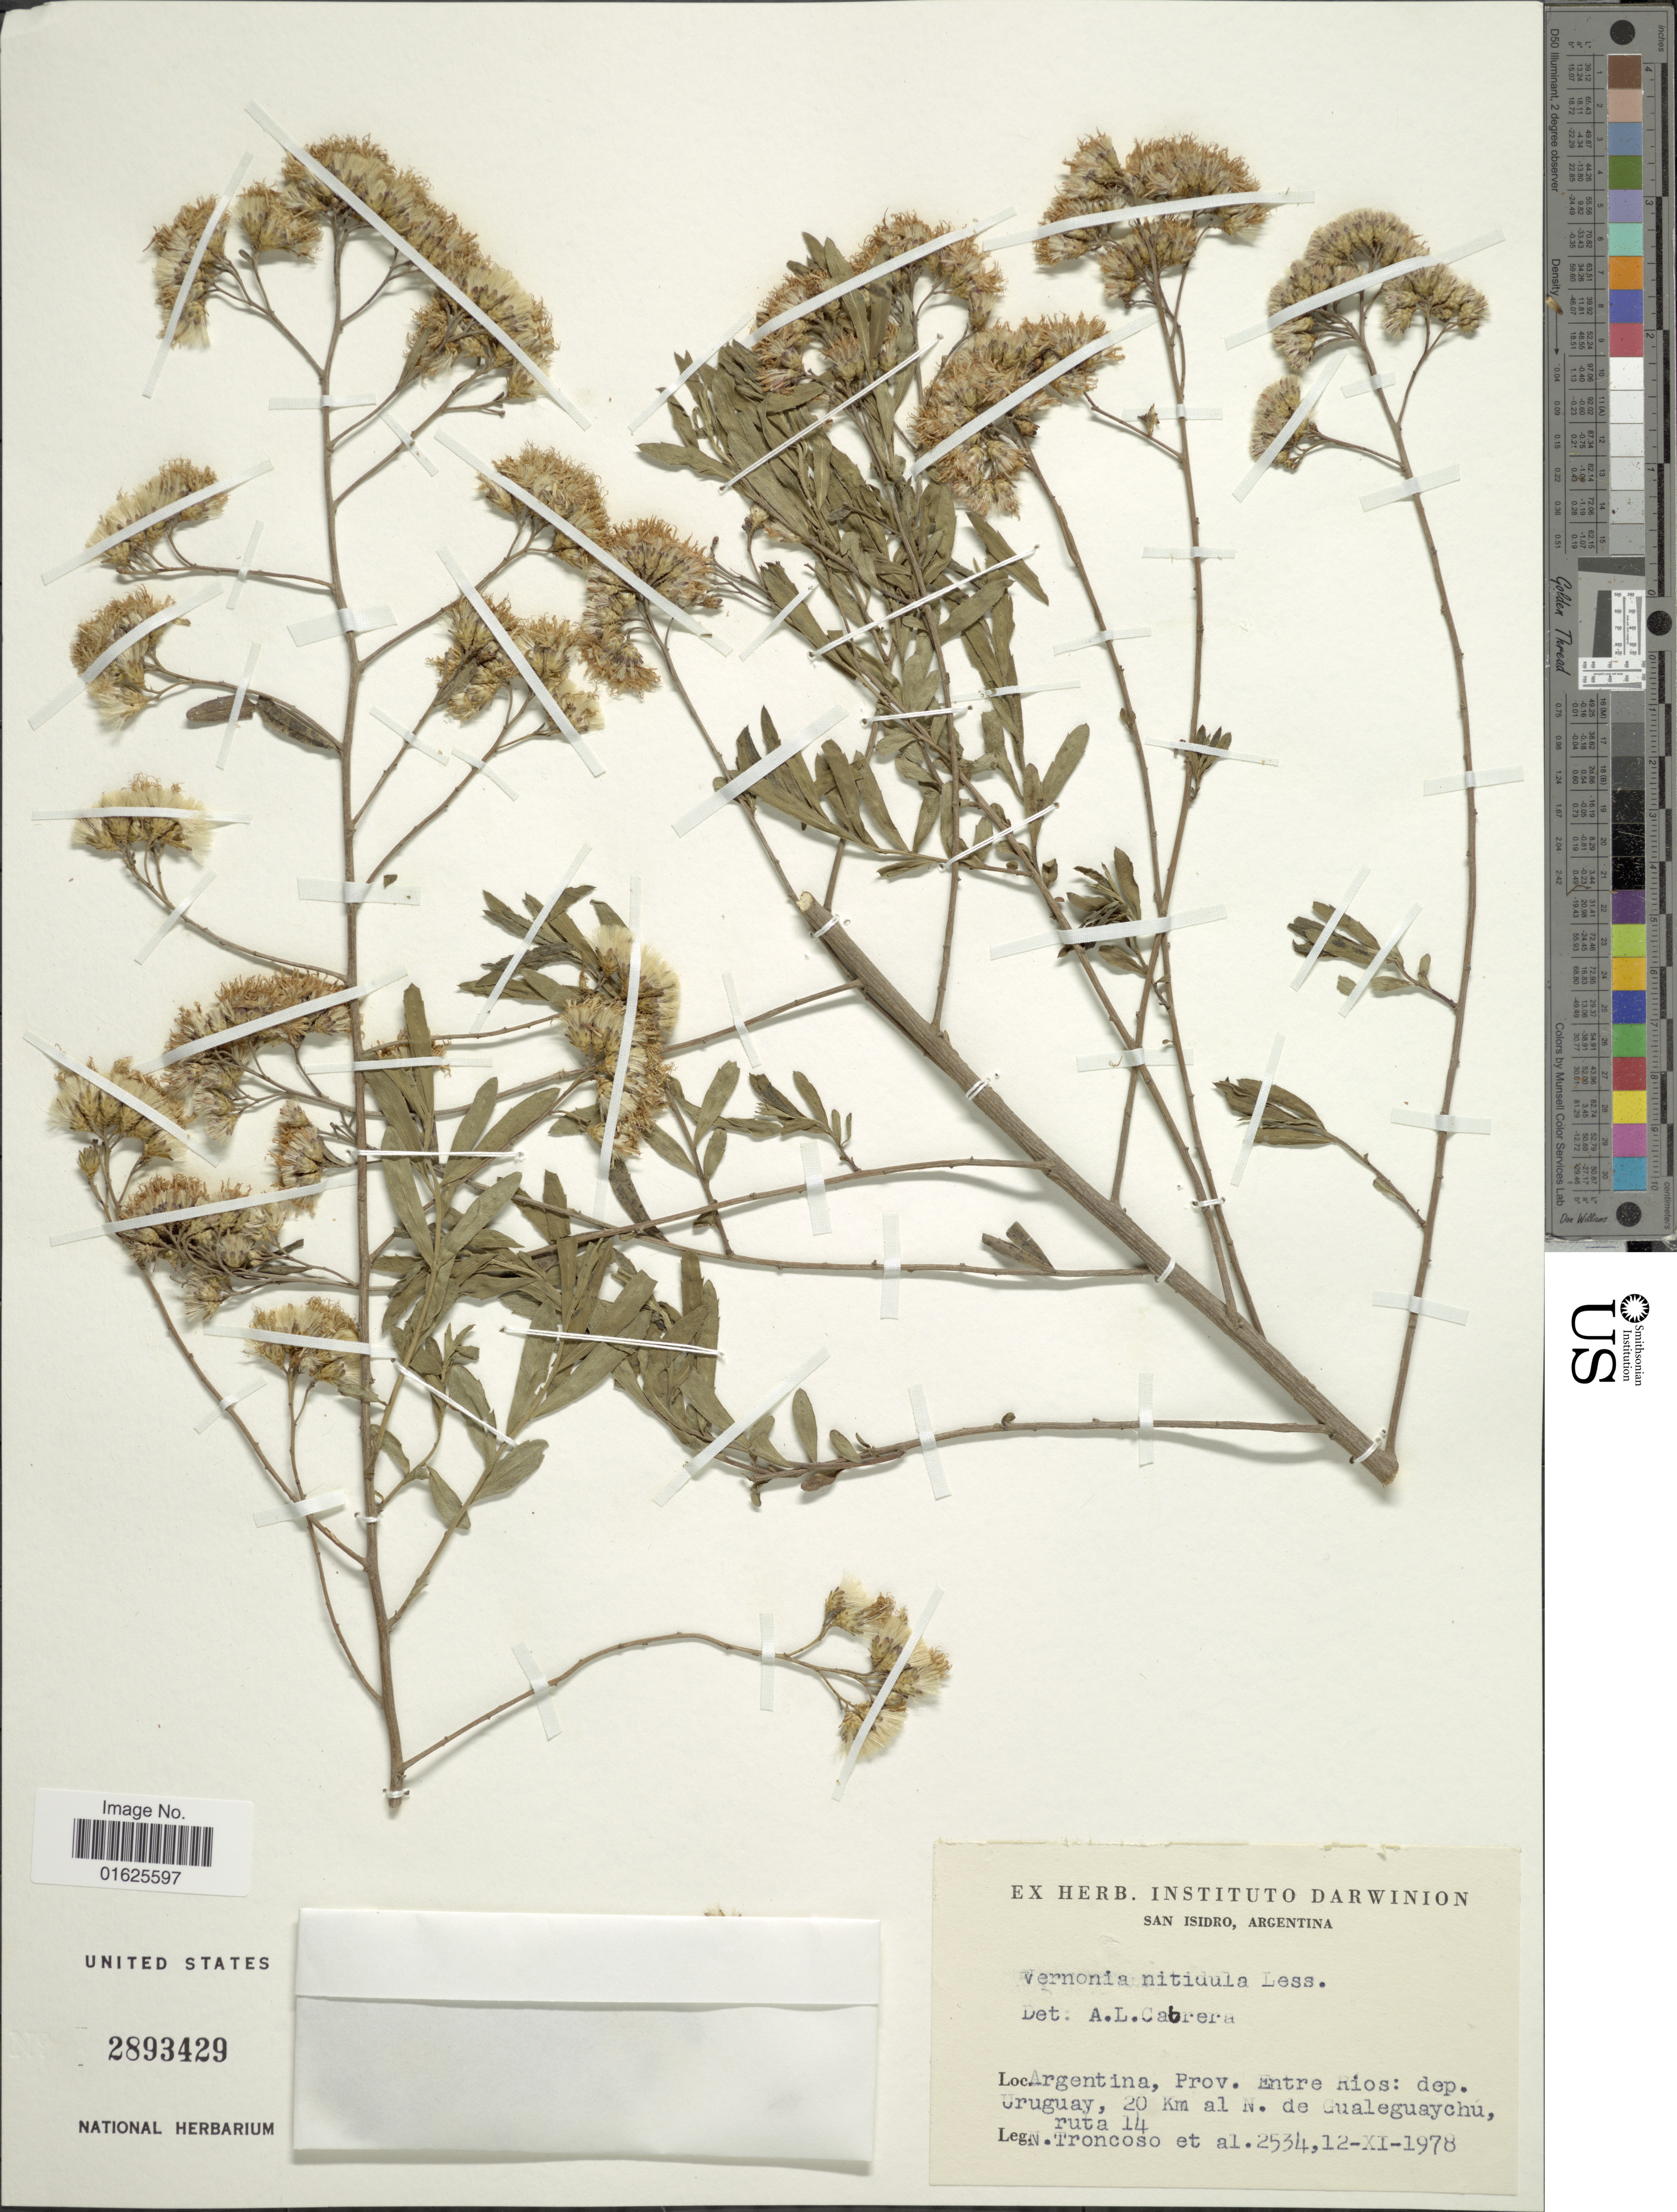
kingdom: Plantae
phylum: Tracheophyta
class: Magnoliopsida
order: Asterales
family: Asteraceae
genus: Vernonanthura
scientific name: Vernonanthura nitidula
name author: (Less.) H. Rob.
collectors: N. Troncoso & et al.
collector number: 2534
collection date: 1978-11-12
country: Argentina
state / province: Entre Rios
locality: Dep. Uruguay, 20 Km al N de Gualeguaychu, ruta 14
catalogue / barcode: US 2893429